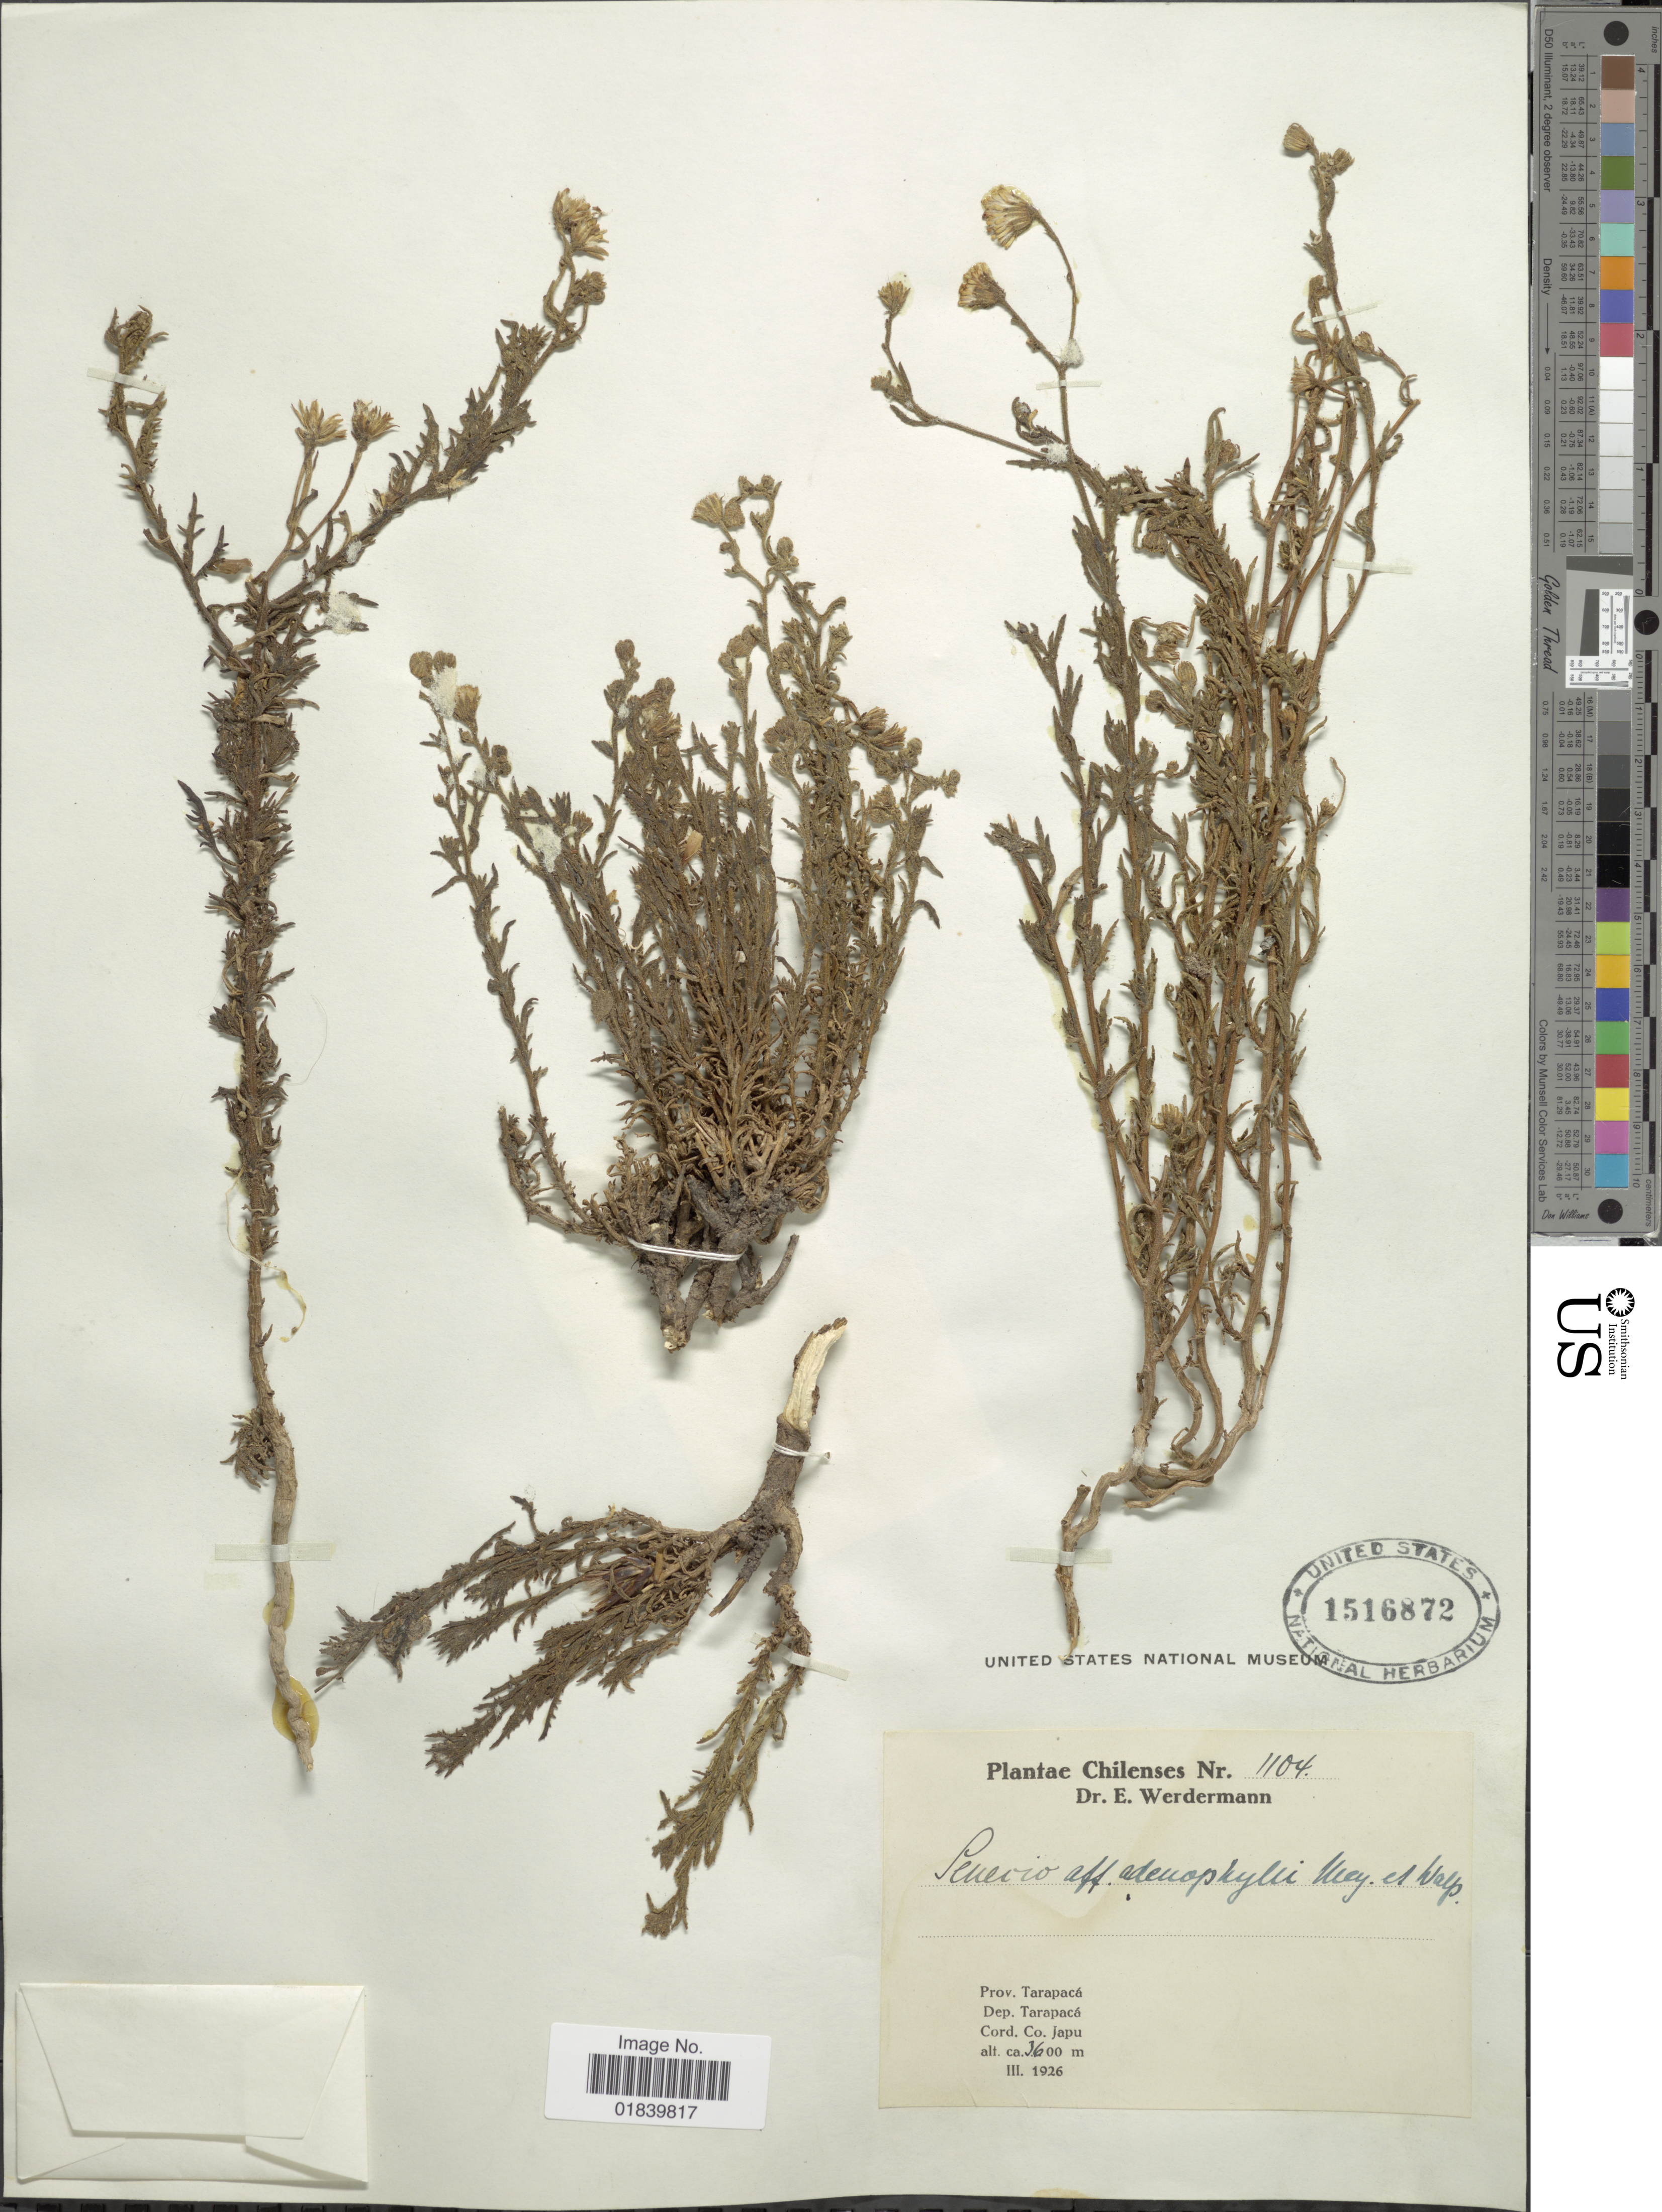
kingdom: Plantae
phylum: Tracheophyta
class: Magnoliopsida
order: Asterales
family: Asteraceae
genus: Senecio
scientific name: Senecio adenophyllus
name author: Meyen & Walp.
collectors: E. Werdermann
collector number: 1104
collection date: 1926-03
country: Chile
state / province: Tarapacá (I)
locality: Prov. Tarapaca. Dep. Tarapaca. Cord. Co, Japu.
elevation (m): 3600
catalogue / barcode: US 1516872